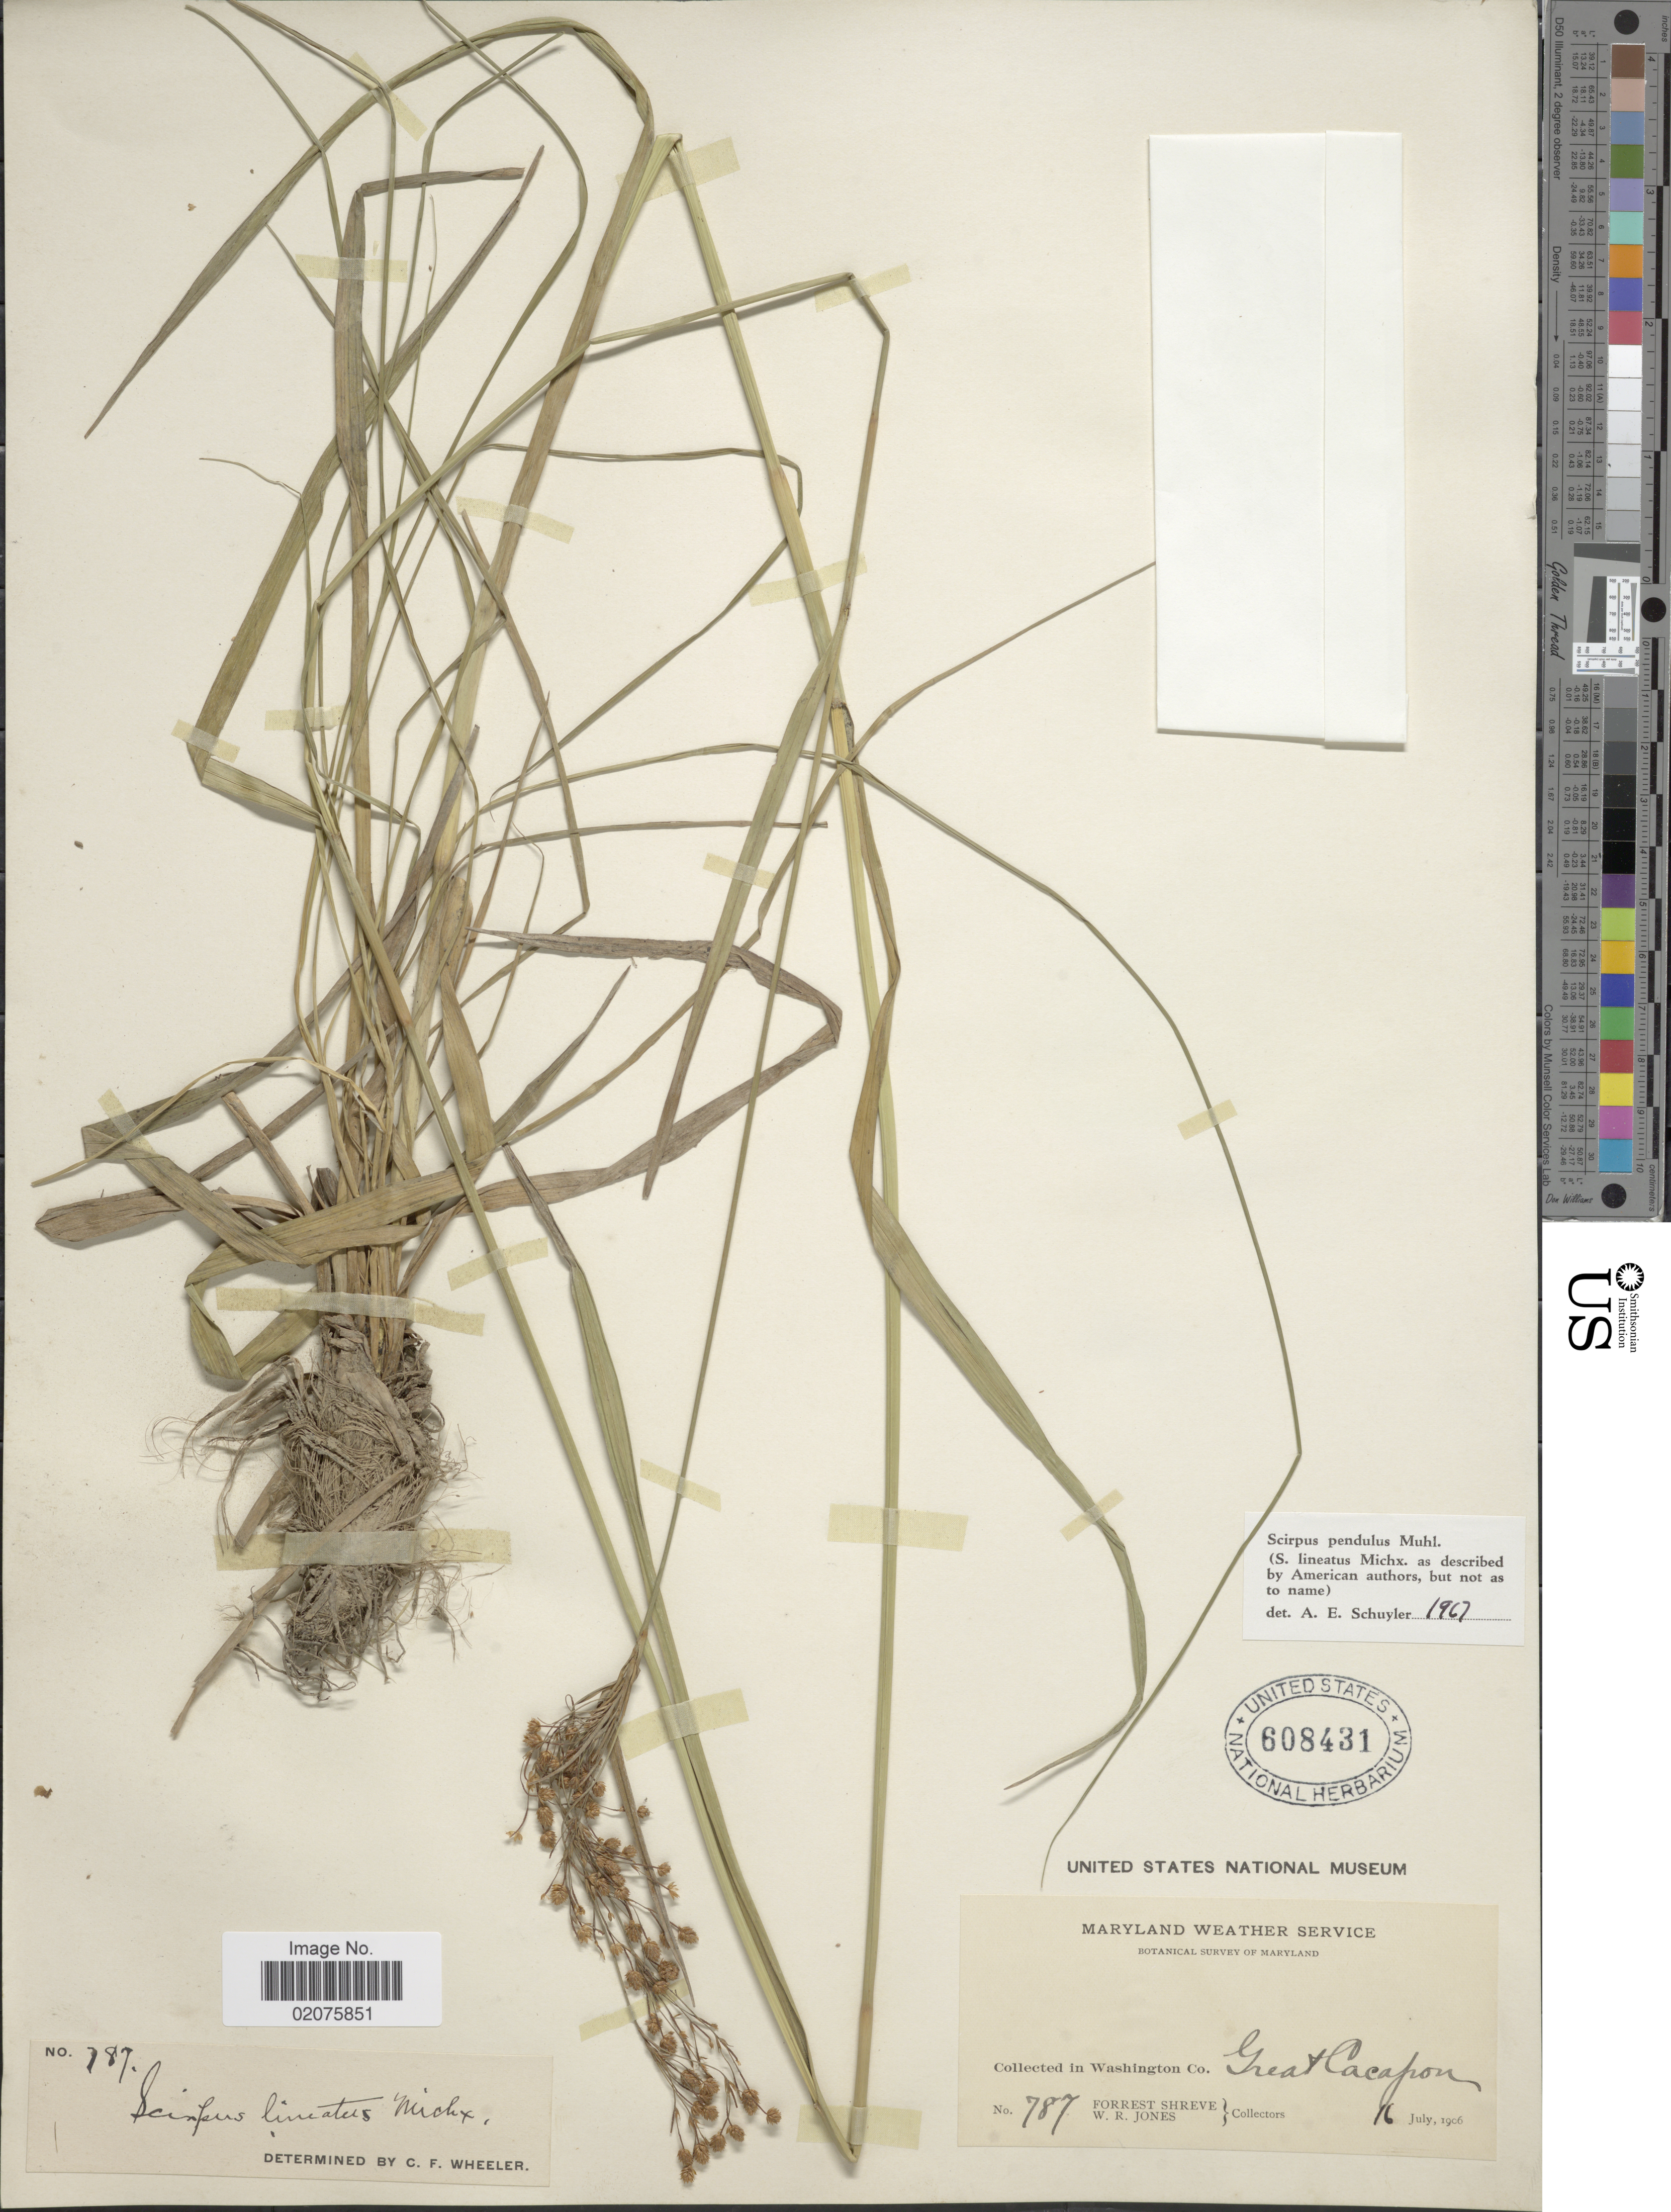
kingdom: Plantae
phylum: Tracheophyta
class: Liliopsida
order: Poales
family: Cyperaceae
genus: Scirpus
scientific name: Scirpus pendulus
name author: Muhl.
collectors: F. Shreve & W. R. Jones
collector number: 787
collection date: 1906-07-16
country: United States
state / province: Maryland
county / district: Washington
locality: Washington Co. Great Cacapon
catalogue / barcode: US 608431